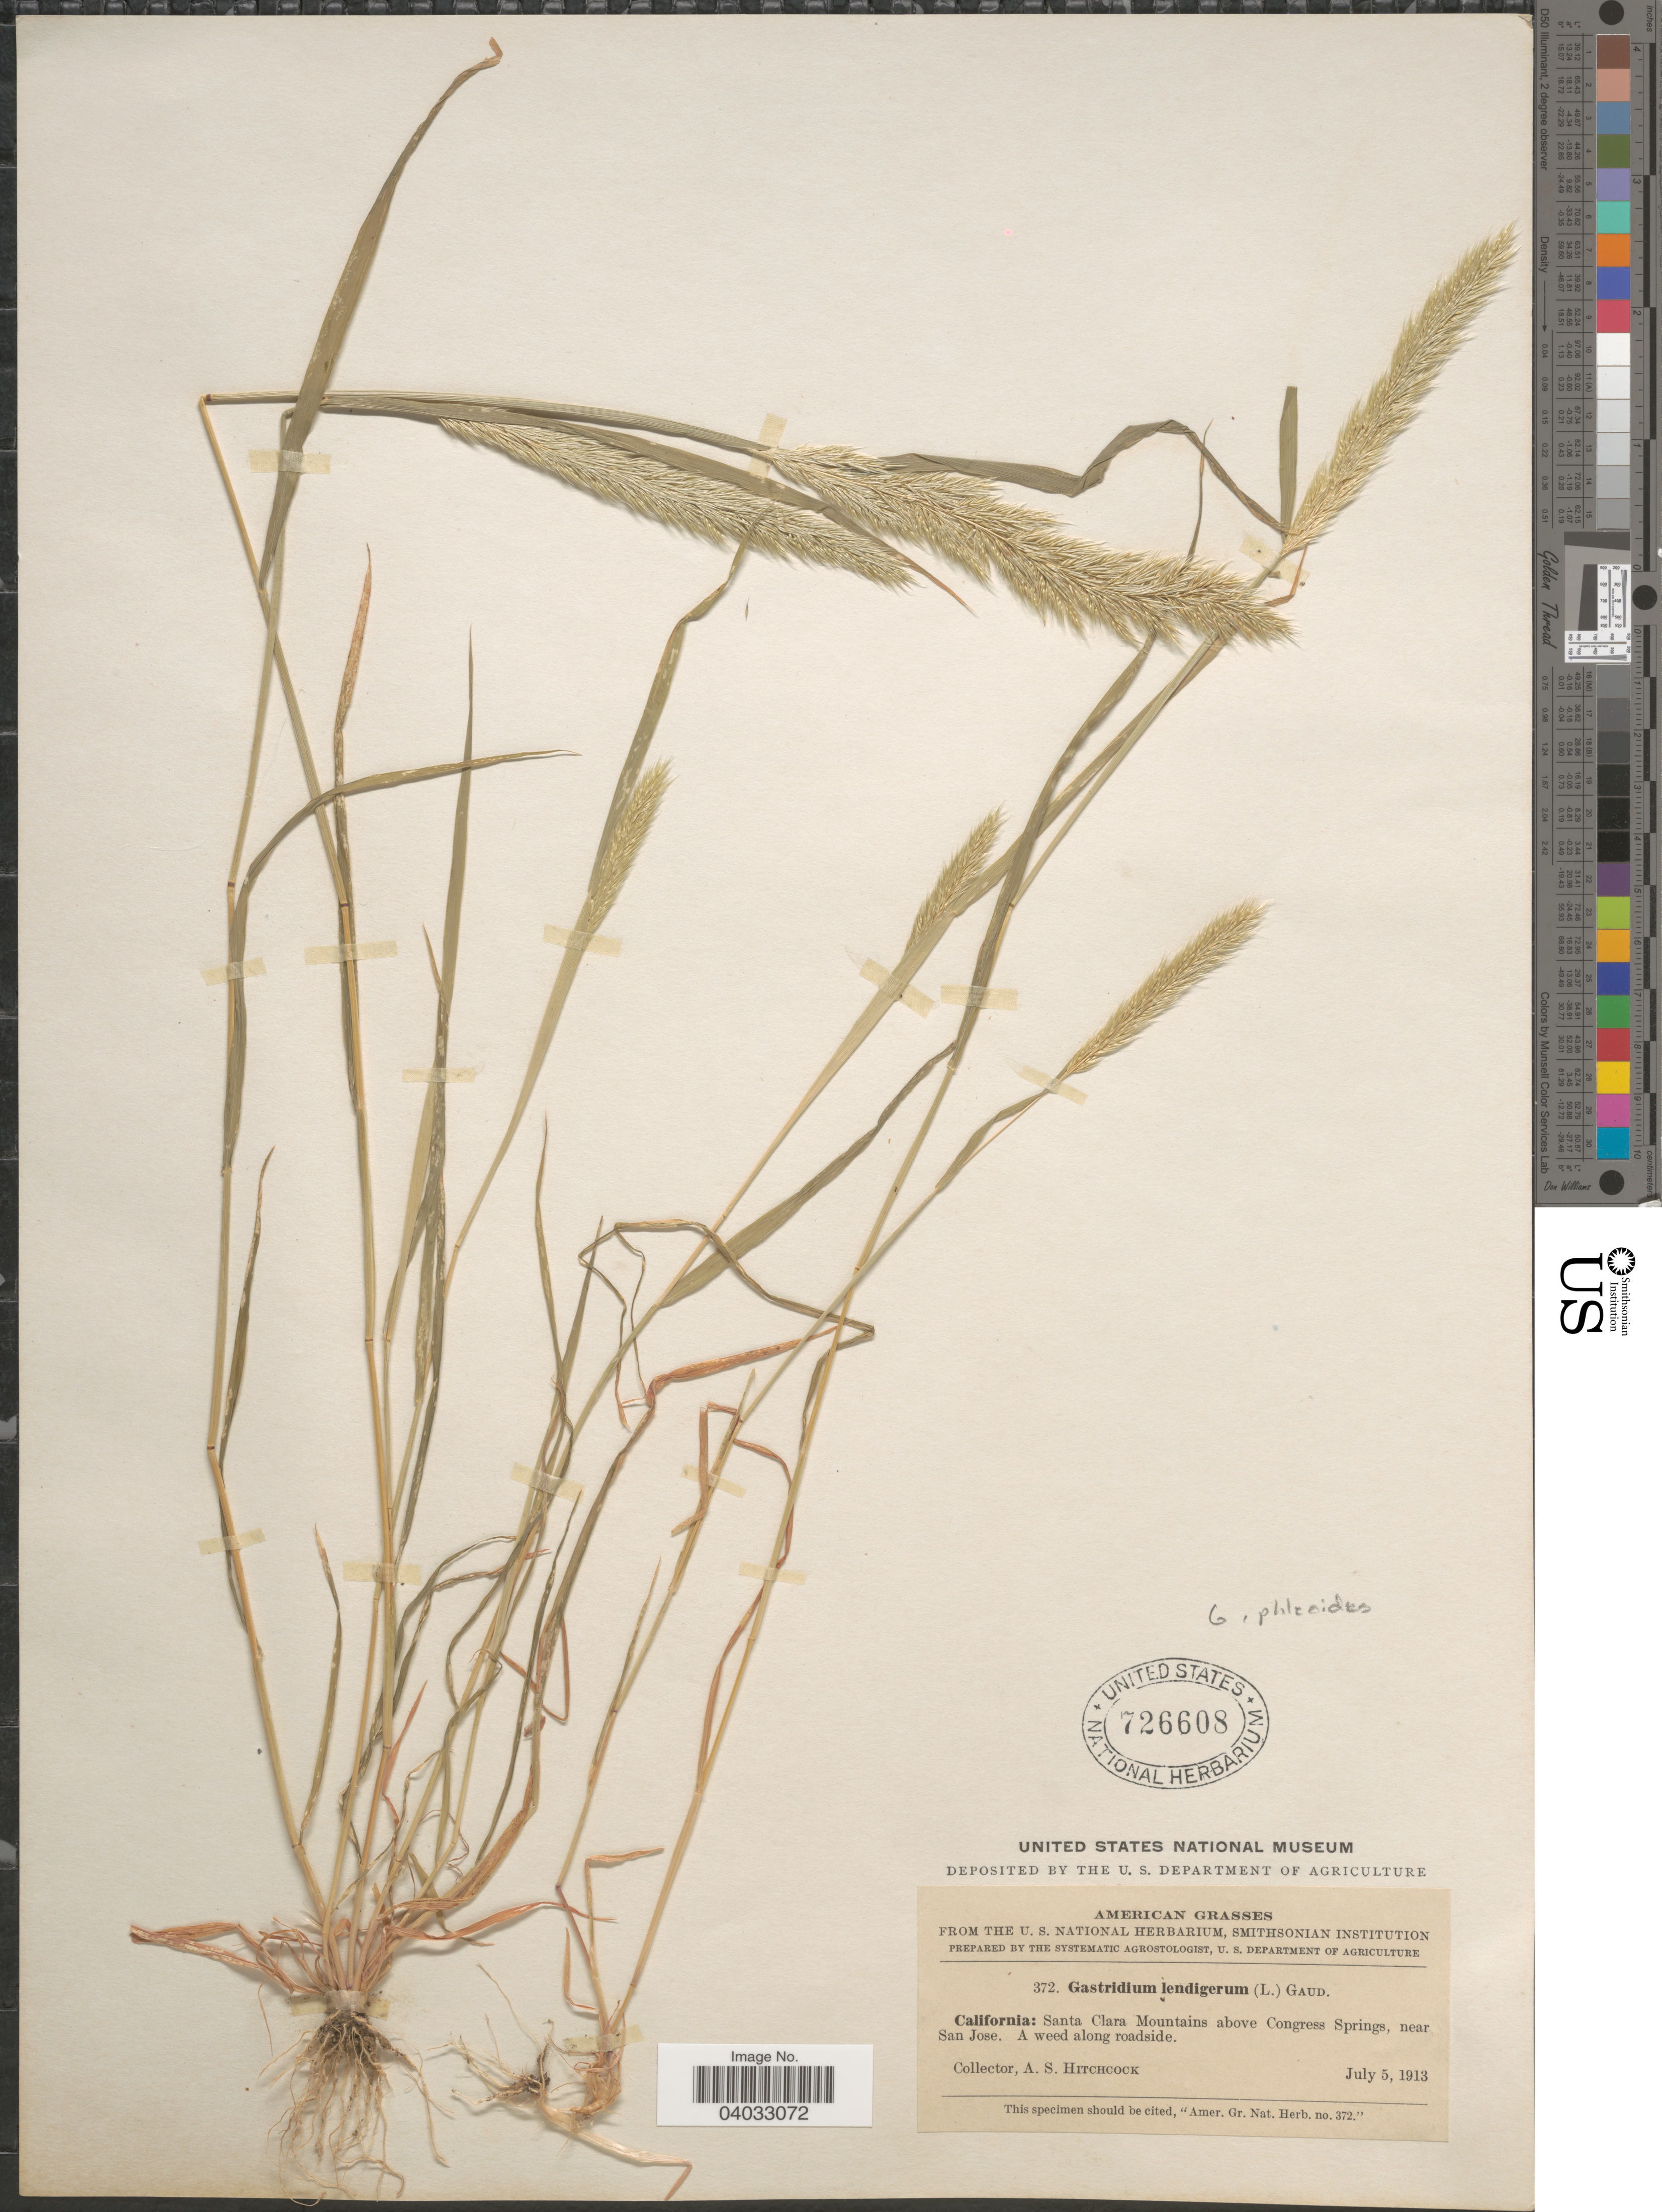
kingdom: Plantae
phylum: Tracheophyta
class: Liliopsida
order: Poales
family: Poaceae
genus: Gastridium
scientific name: Gastridium phleoides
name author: (Nees) C.E. Hubb.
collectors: A. S. Hitchcock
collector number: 372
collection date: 1913-07-05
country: United States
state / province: California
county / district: Santa Clara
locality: Santa Clara Mountains above Congress Springs, near San Jose.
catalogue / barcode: US 726608